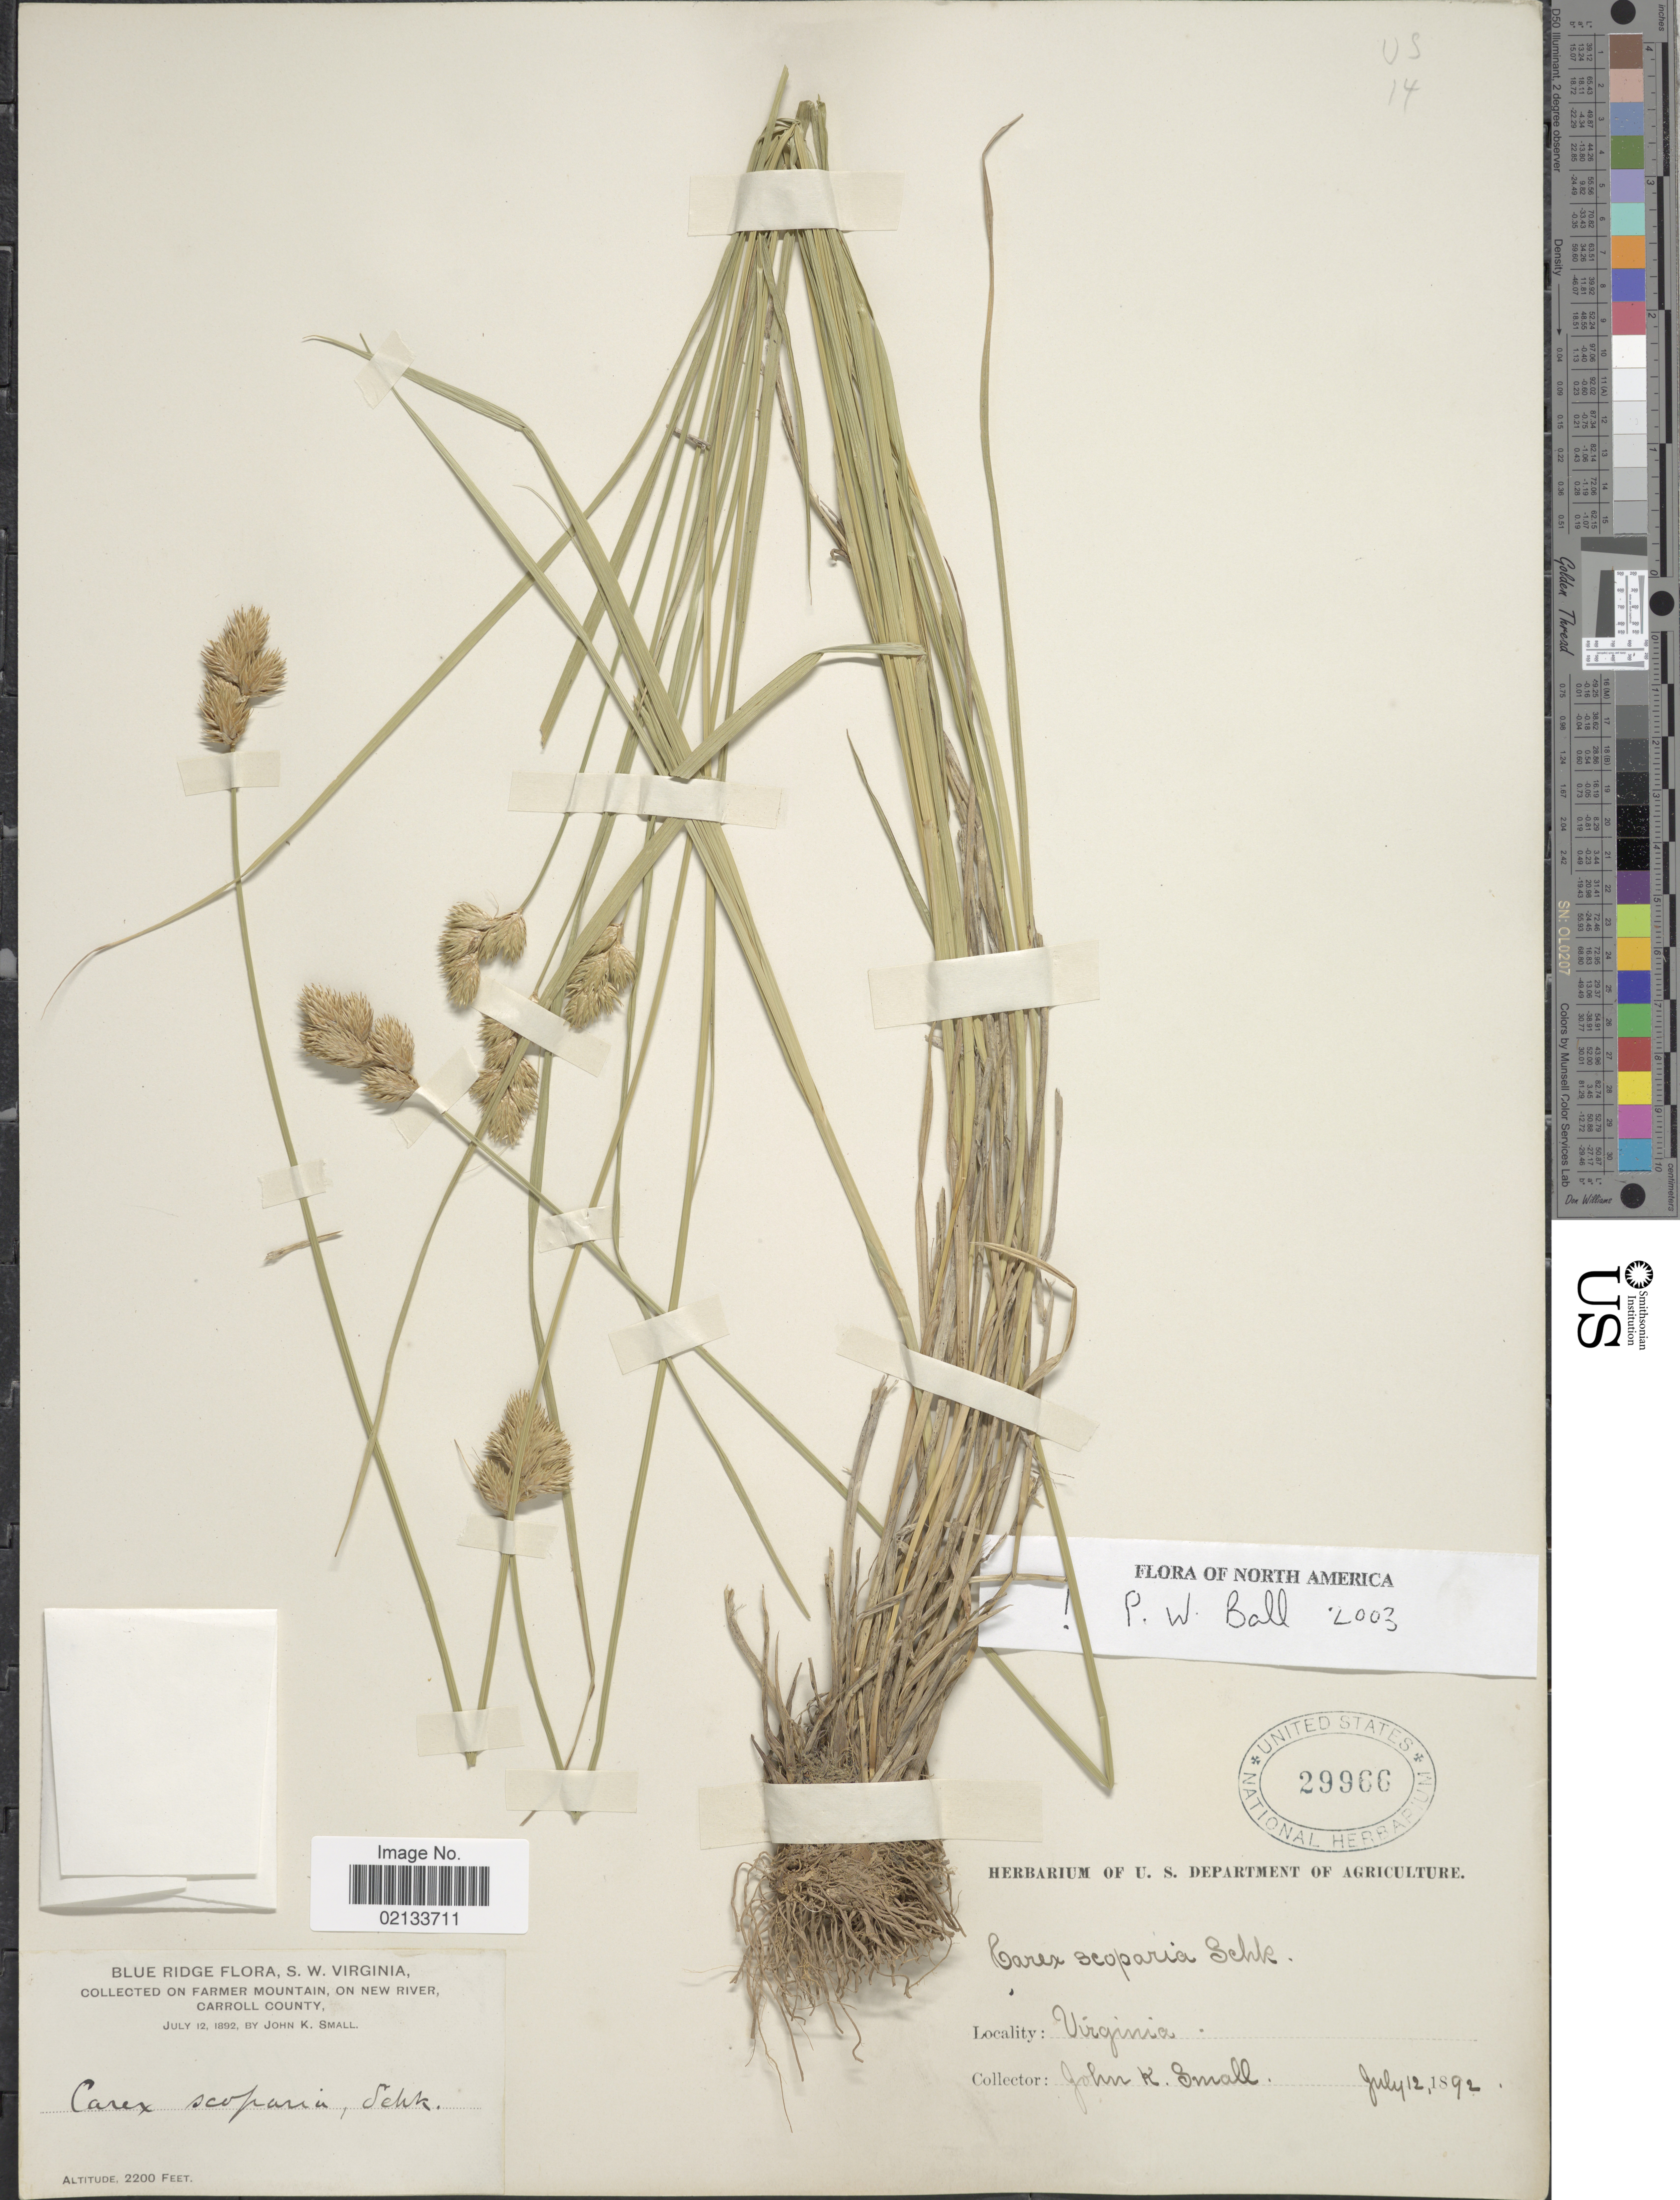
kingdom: Plantae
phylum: Tracheophyta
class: Liliopsida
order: Poales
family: Cyperaceae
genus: Carex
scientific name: Carex scoparia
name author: Schkuhr ex Willd.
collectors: J. K. Small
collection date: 1892-07-12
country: United States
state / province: Virginia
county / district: Carroll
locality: Blue Ridge, S.W. Virginia, on Farmer Mountain, On New River, Carroll County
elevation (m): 671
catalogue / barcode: US 29966